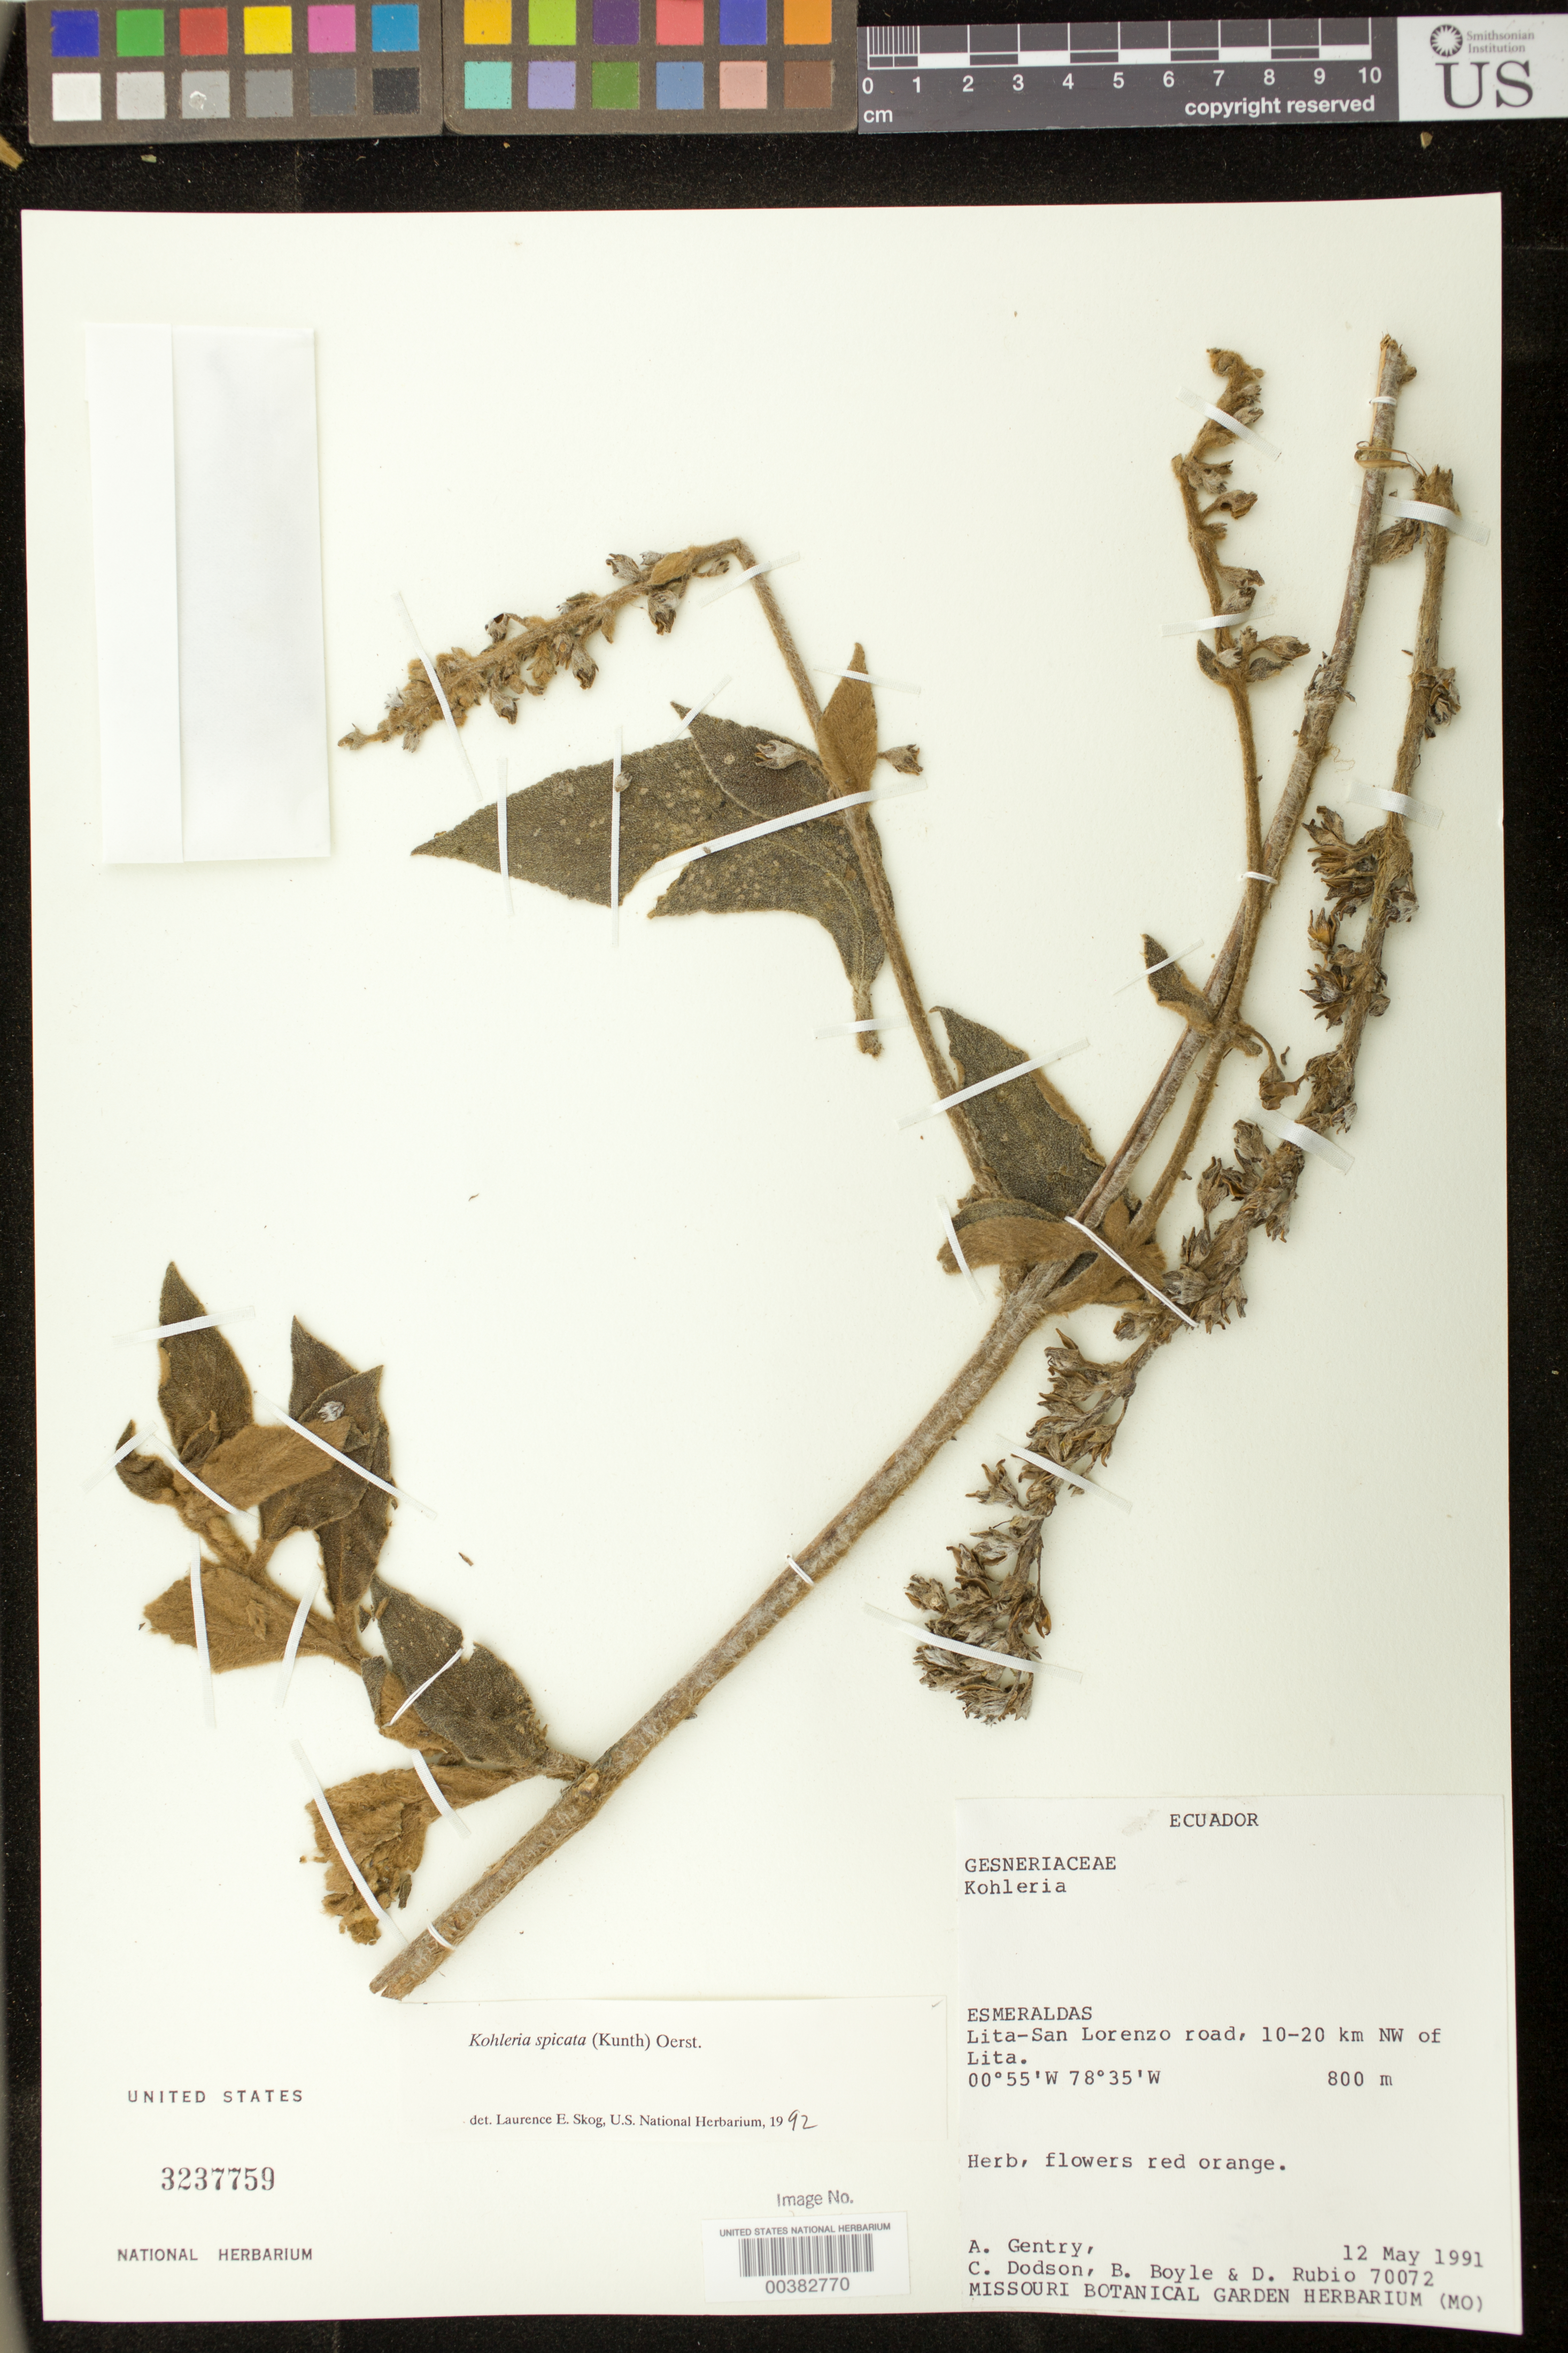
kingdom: Plantae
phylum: Tracheophyta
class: Magnoliopsida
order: Lamiales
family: Gesneriaceae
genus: Kohleria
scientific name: Kohleria spicata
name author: (Kunth) Oerst.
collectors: A. H. Gentry, C. Dodson, B. Boyle & D. Rubio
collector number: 70072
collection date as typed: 12 May 1990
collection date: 1990-05-12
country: Ecuador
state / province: Esmeraldas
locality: Lita-San Lorenzo road, 10-20 km NW of Lita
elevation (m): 800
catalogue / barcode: US 3237759